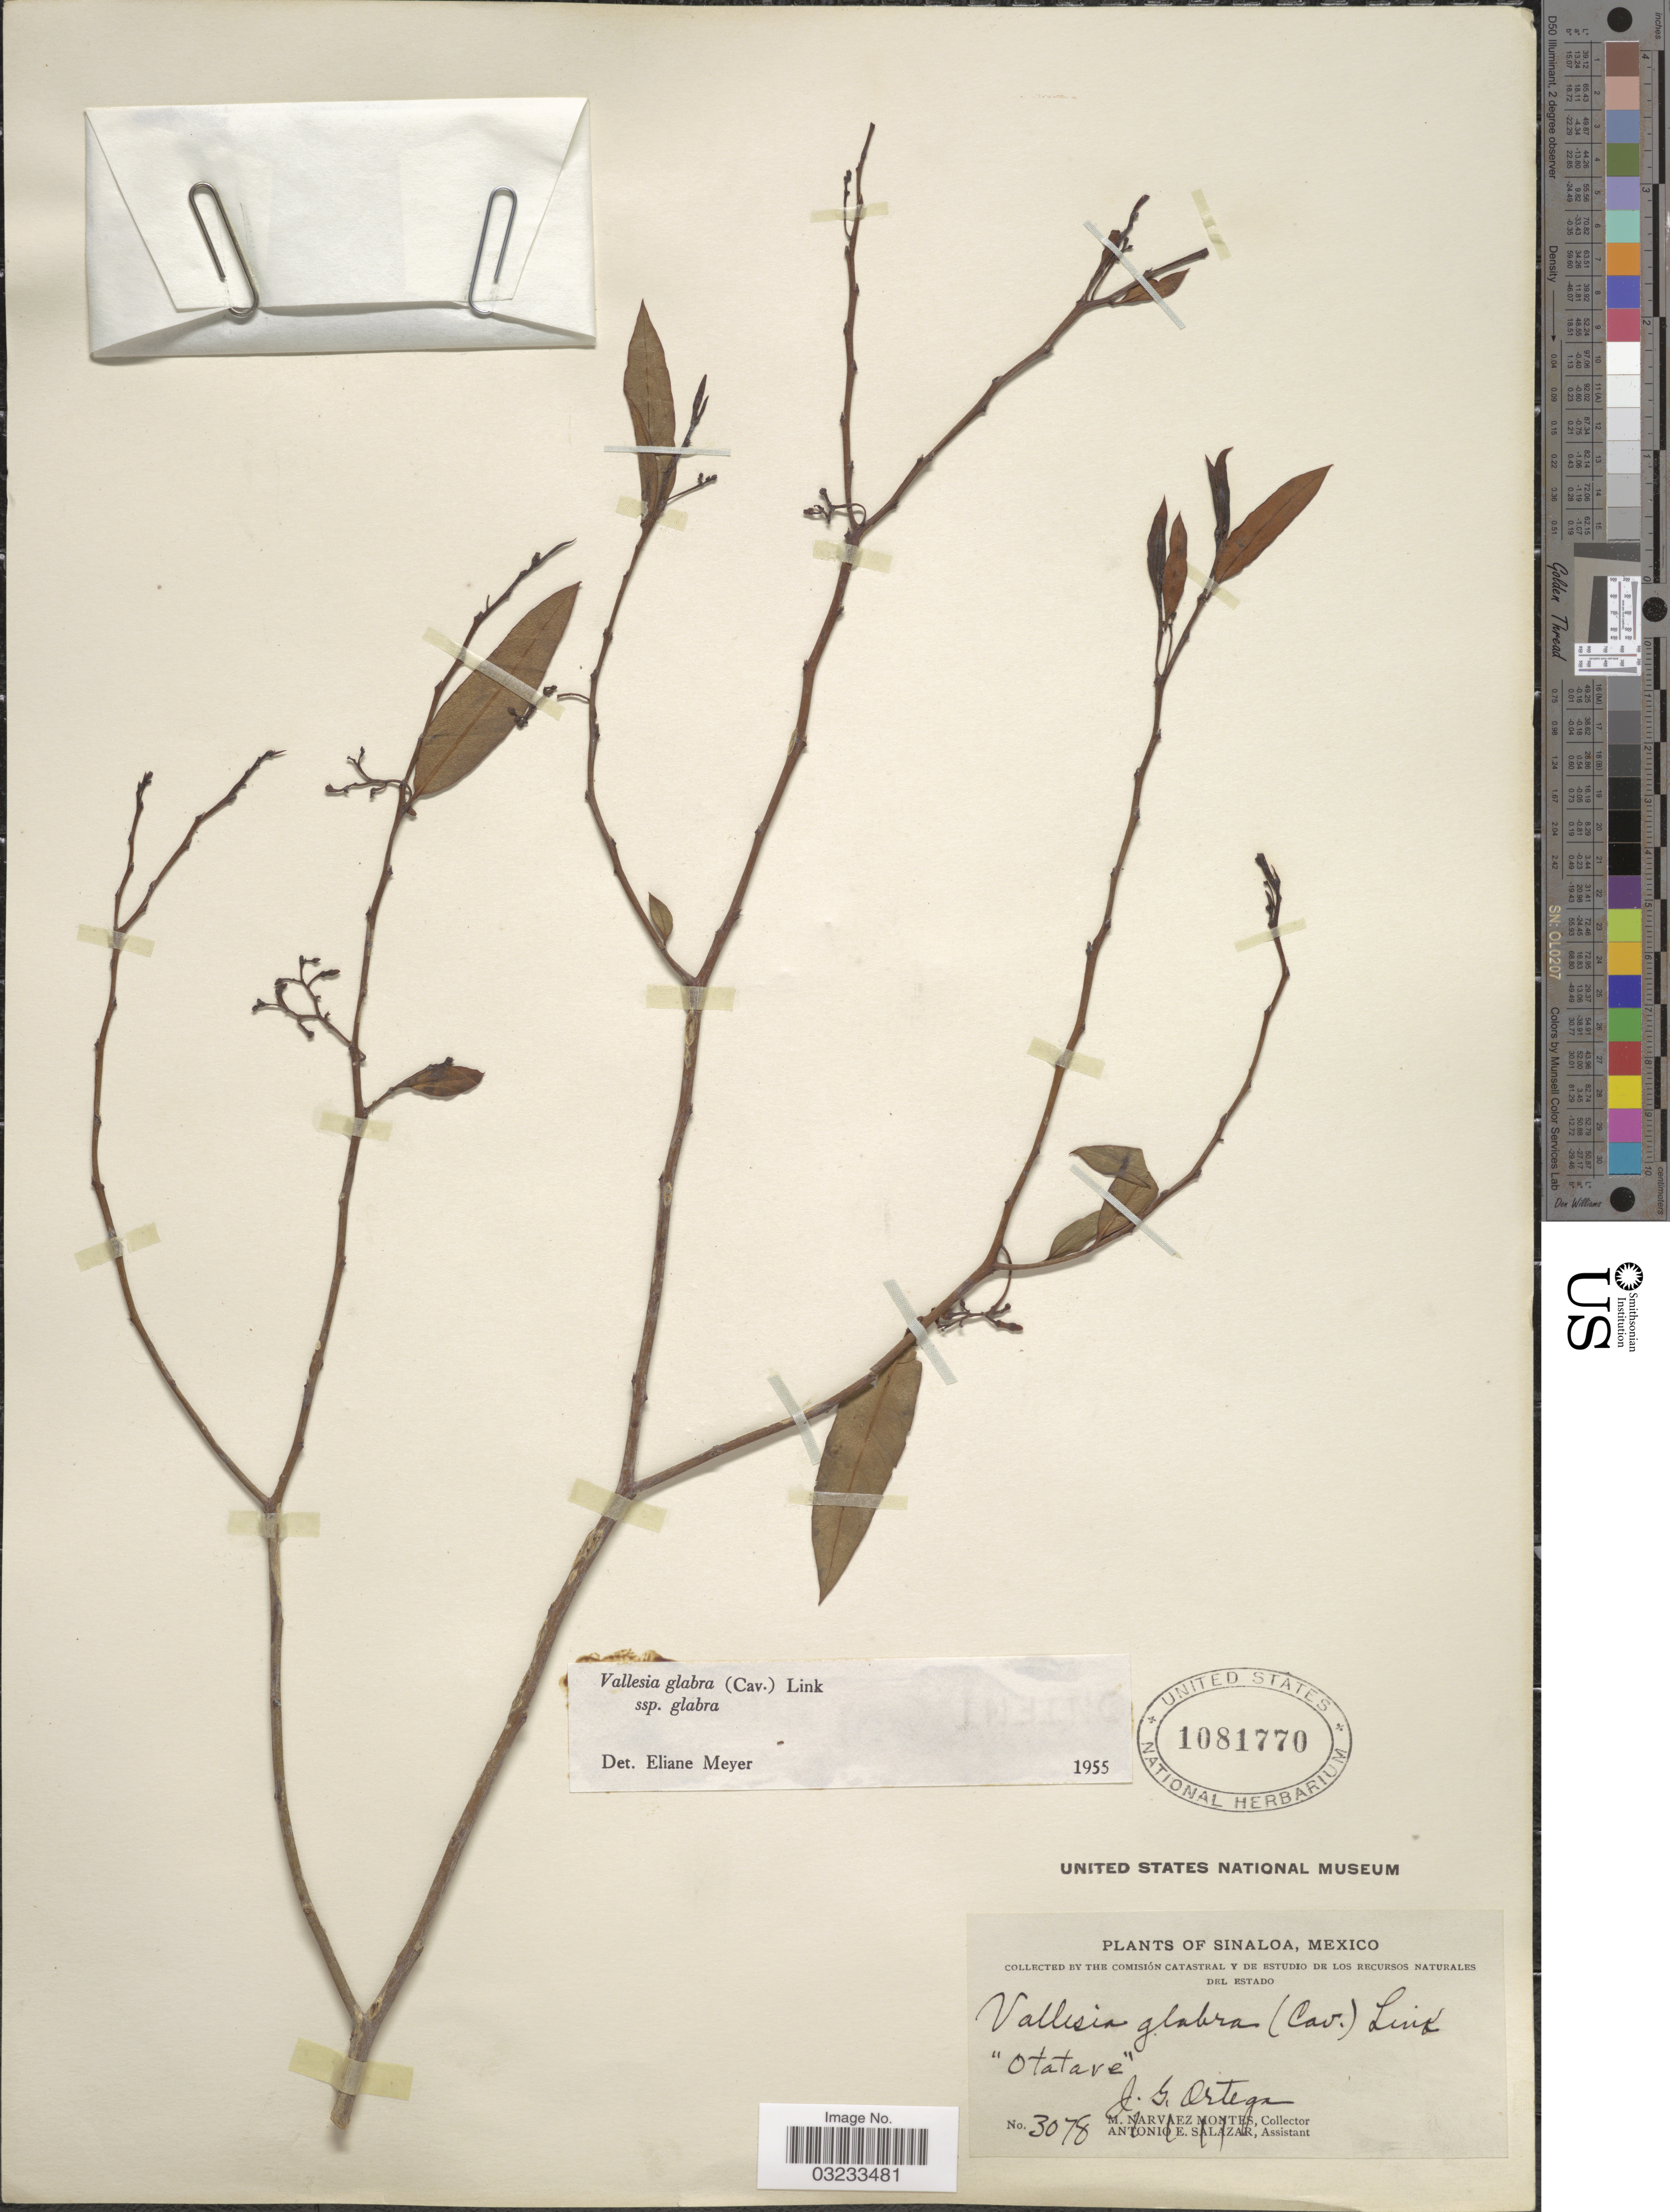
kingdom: Plantae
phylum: Tracheophyta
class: Magnoliopsida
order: Gentianales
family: Apocynaceae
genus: Vallesia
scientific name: Vallesia glabra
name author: (Cav.) Link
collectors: J. Ortega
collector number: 3078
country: Mexico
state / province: Sinaloa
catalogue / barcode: US 1081770